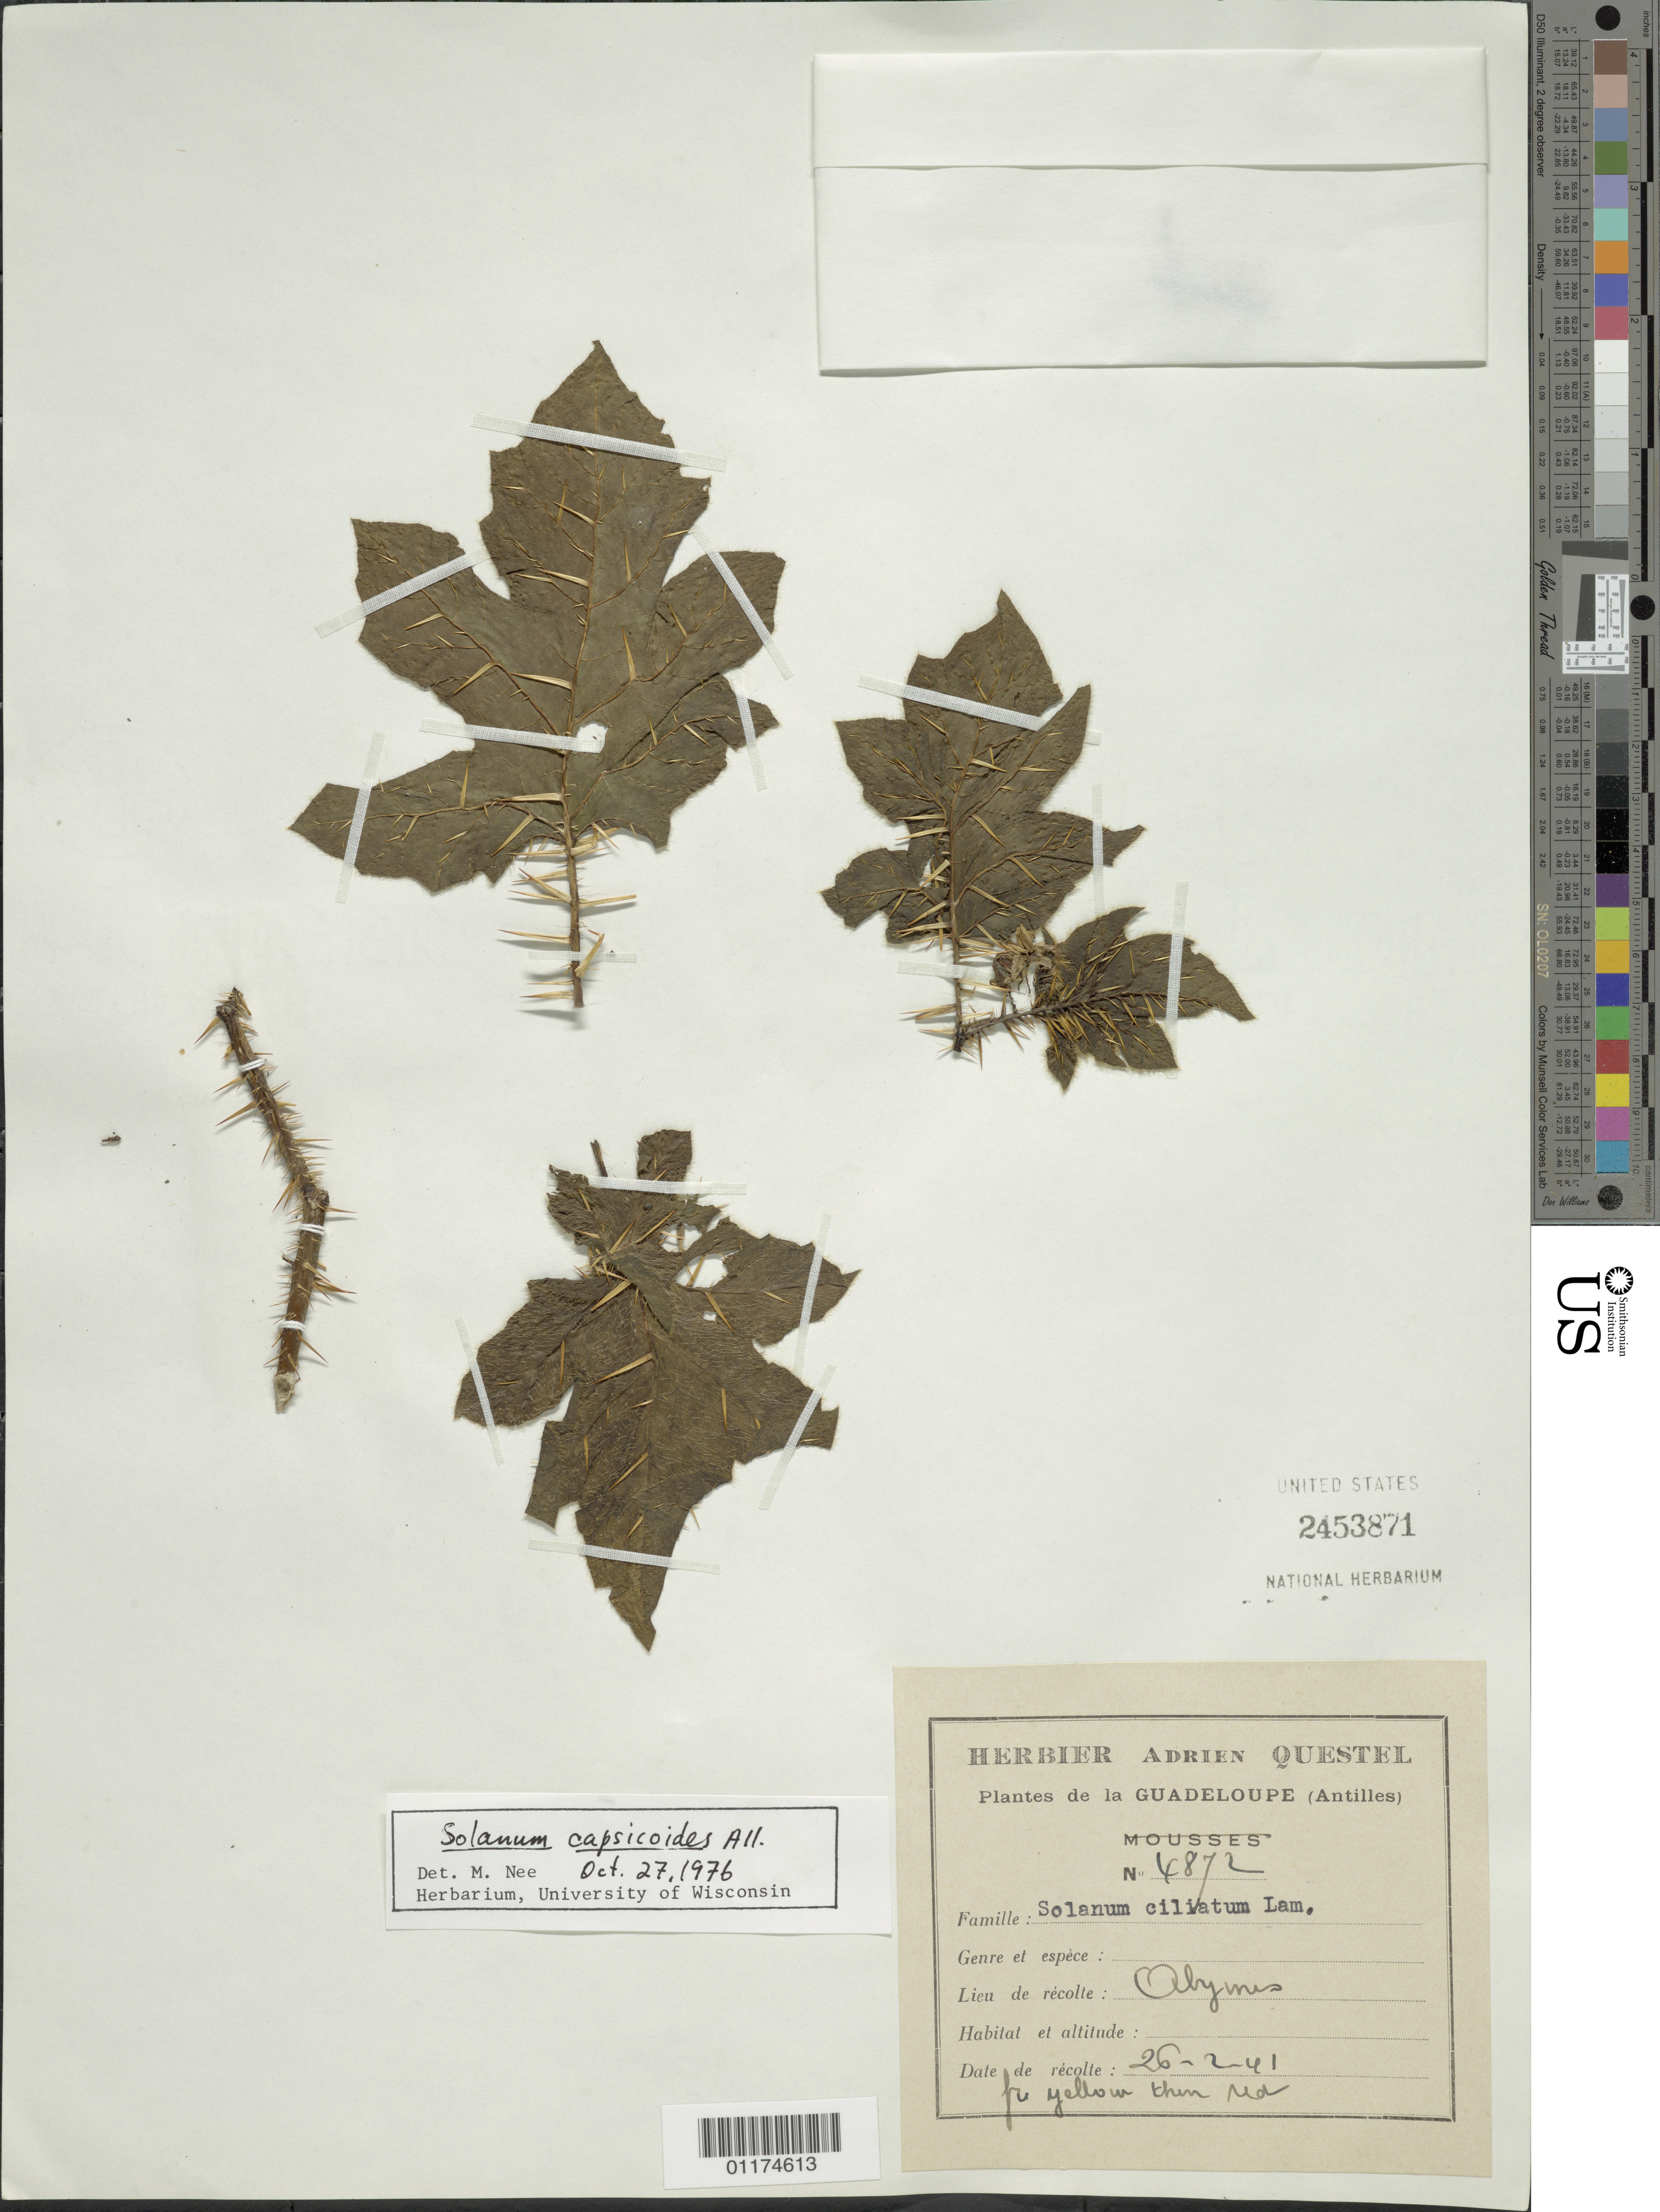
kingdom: Plantae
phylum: Tracheophyta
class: Magnoliopsida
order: Solanales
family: Solanaceae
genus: Solanum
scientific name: Solanum capsicoides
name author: All.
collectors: A. Questel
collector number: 4872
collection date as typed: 26 Feb 1941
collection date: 1941-02-26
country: Guadeloupe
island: Grande-Terre I.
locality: Abymes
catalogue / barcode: US 2453871